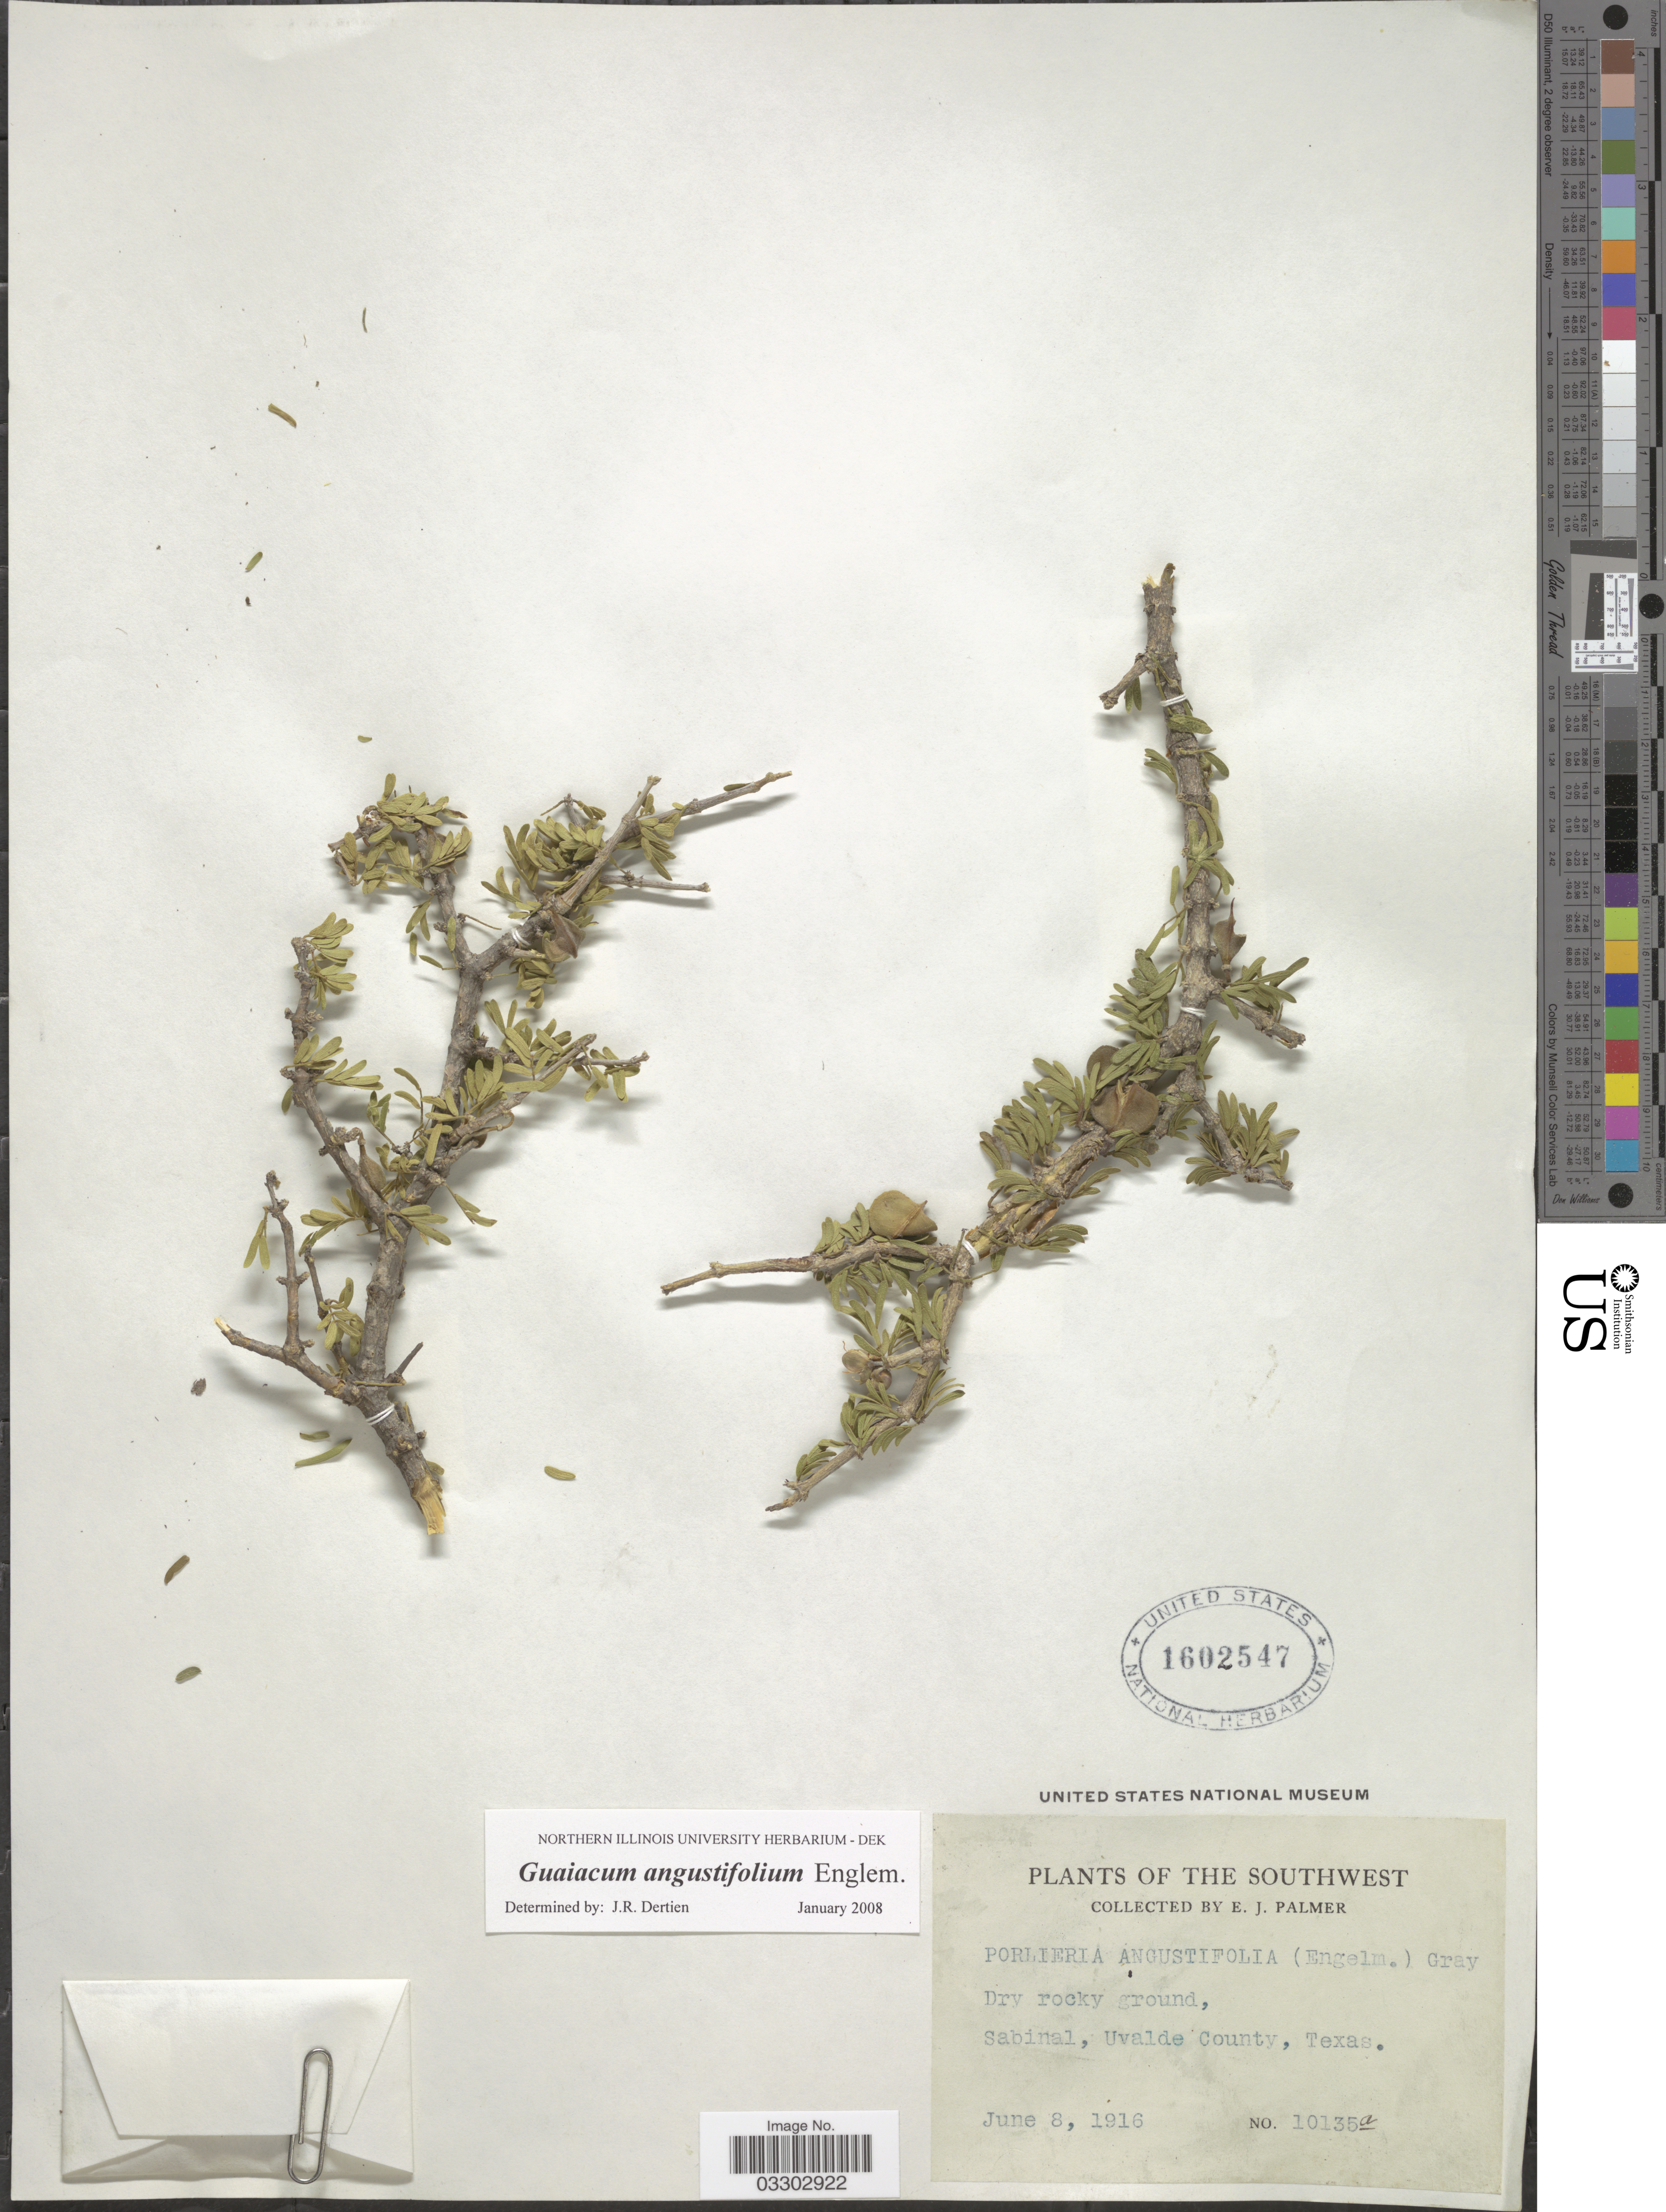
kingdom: Plantae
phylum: Tracheophyta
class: Magnoliopsida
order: Zygophyllales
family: Zygophyllaceae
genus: Guaiacum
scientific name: Guaiacum angustifolium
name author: Engelm.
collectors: E. J. Palmer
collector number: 10135a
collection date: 1916-06-08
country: United States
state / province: Texas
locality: The Southwest. Sabinal, Uvalde County.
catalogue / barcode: US 1602547